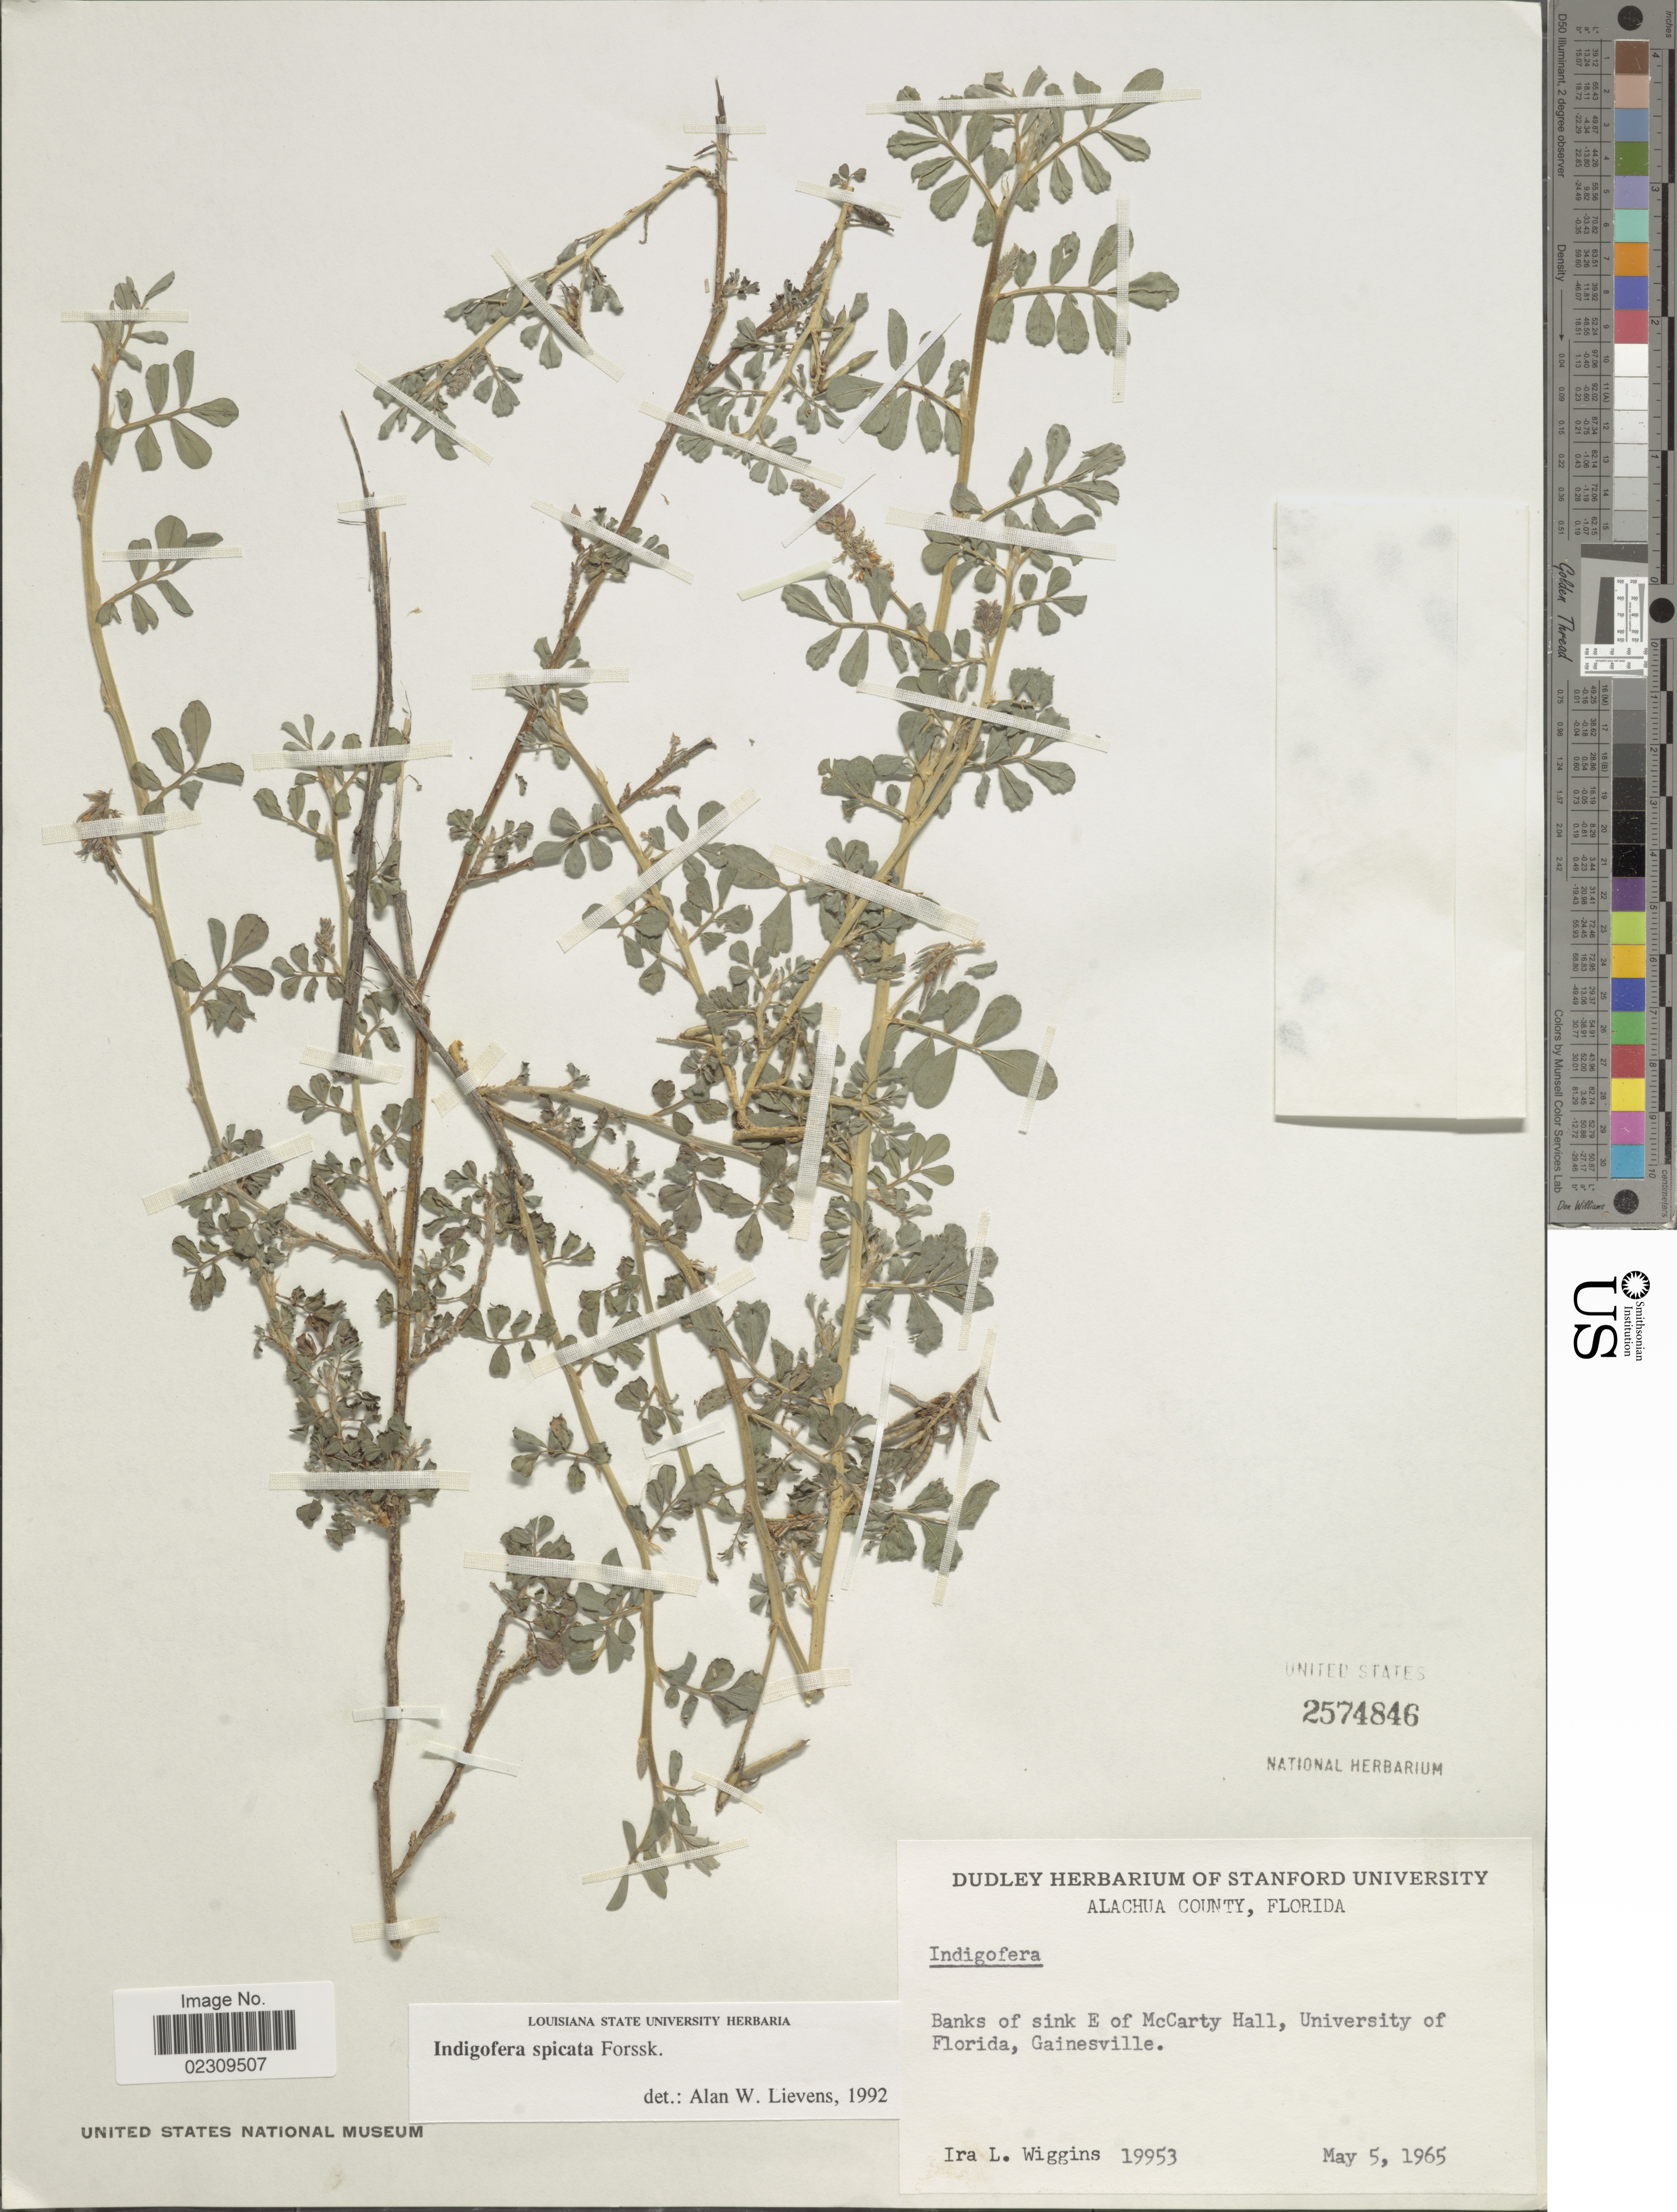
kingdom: Plantae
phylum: Tracheophyta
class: Magnoliopsida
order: Fabales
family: Fabaceae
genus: Indigofera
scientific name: Indigofera hendecaphylla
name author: Jacq.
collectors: I. L. Wiggins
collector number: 19953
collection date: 1965-05-05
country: United States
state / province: Florida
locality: Alachua County, banks of sink E of McCarty Hall, University of Florida, Gainesville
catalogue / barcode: US 2574846